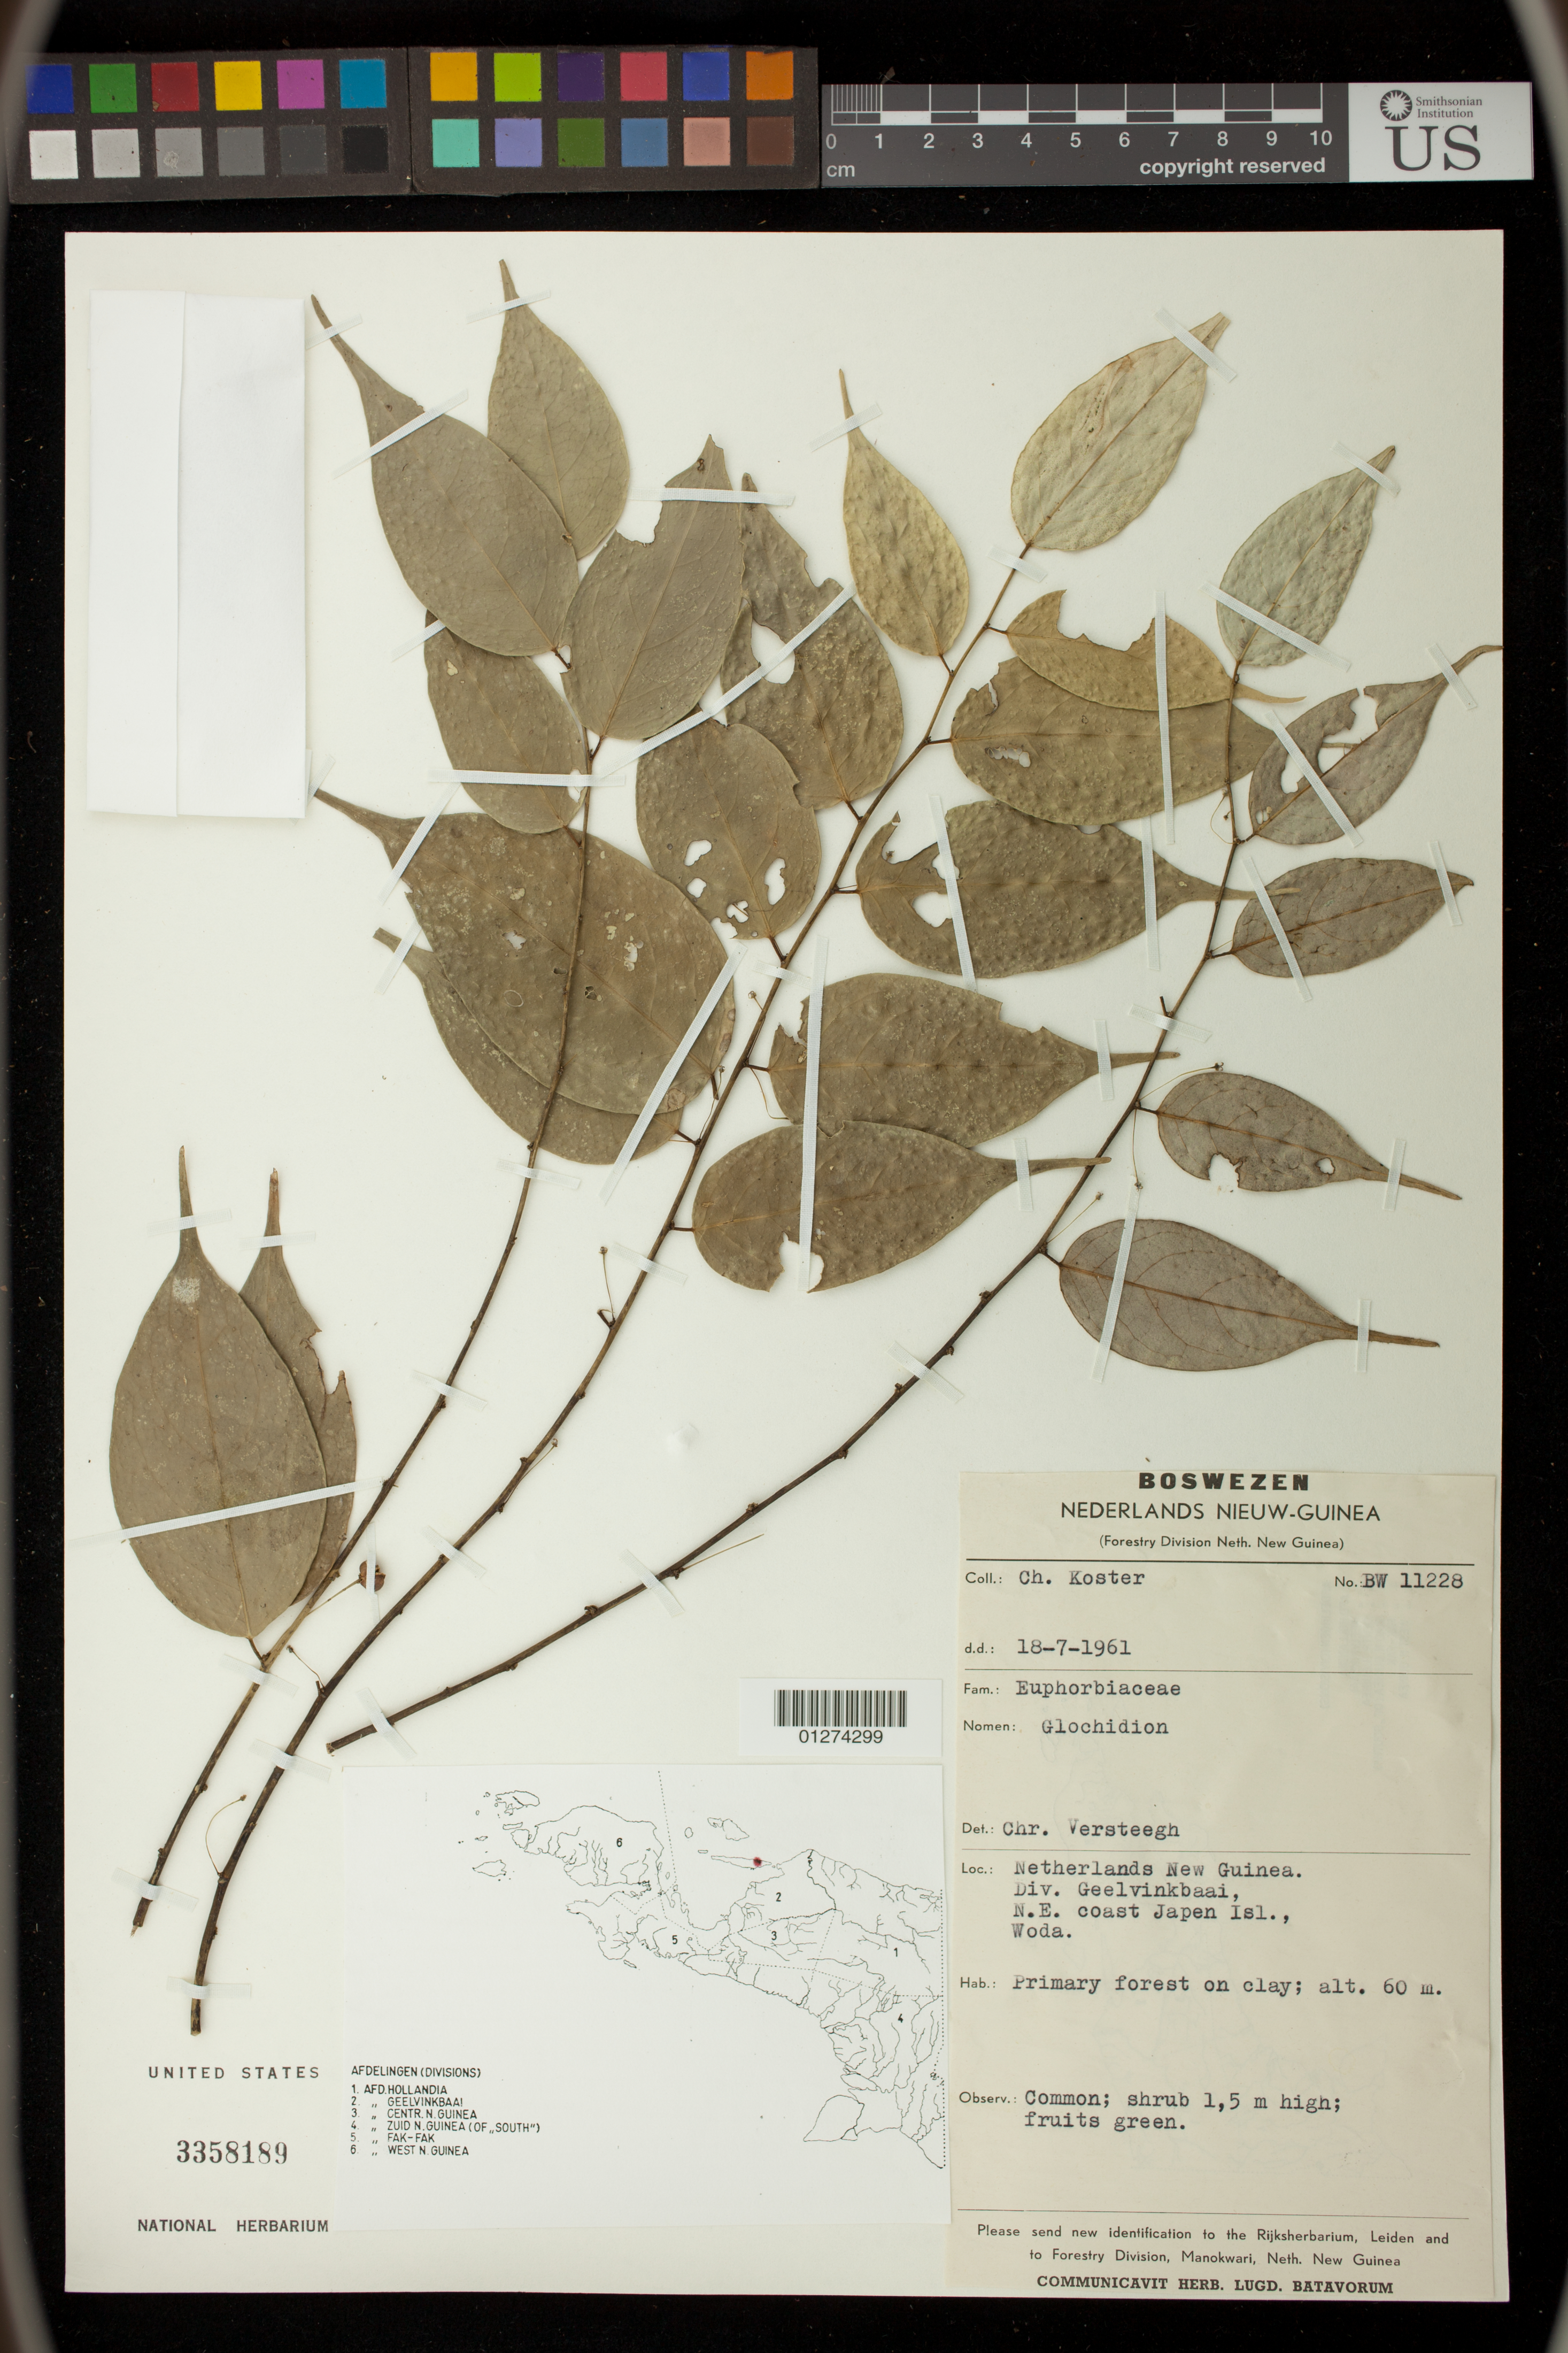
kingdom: Plantae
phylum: Tracheophyta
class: Magnoliopsida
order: Malpighiales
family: Phyllanthaceae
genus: Glochidion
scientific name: Glochidion sp.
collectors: C. Koster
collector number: BW 11228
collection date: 1961-07-18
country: Indonesia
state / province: Papua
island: New Guinea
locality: Nederlands New Guinea. Div. Geelvinkbaai [Teluk Cenderawasih; Teluk Irian], N.E. coast Japen Isl., Woda.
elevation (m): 60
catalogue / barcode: US 3358189